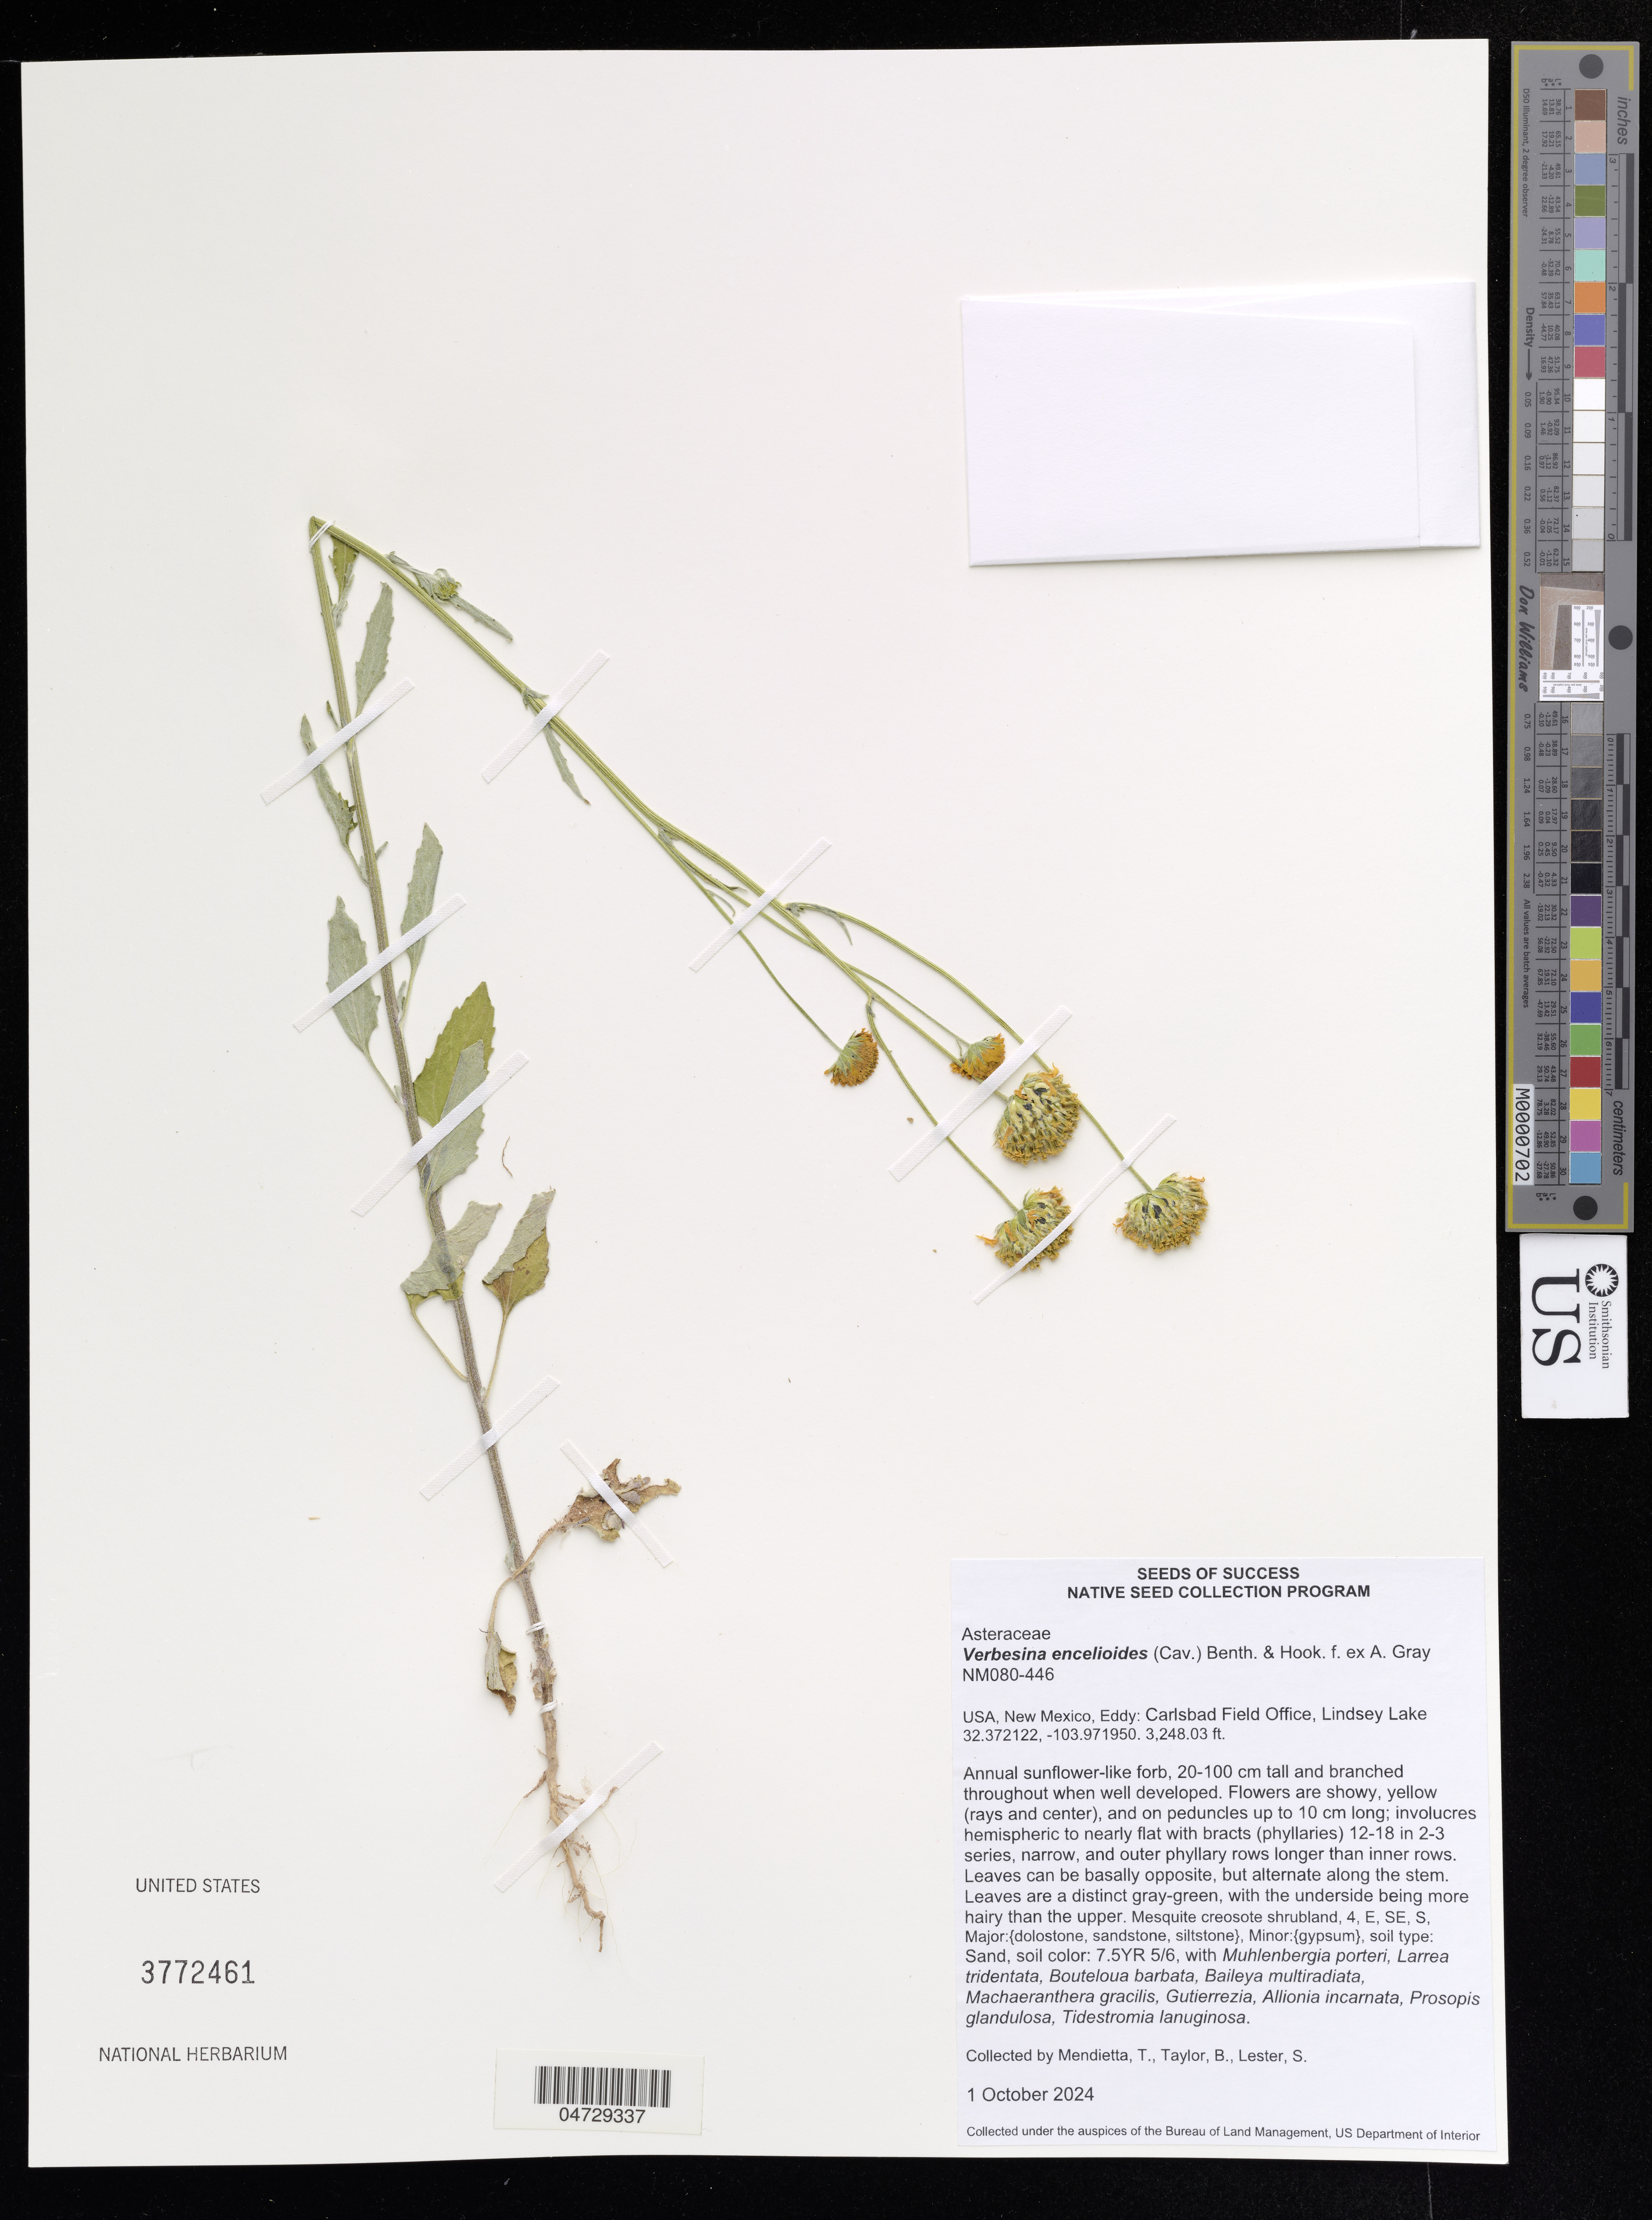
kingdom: Plantae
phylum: Tracheophyta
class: Magnoliopsida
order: Asterales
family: Asteraceae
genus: Verbesina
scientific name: Verbesina encelioides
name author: (Cav.) Benth. & Hook. ex A. Gray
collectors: T. Mendietta, B. Taylor & S. Lester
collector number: NM080-446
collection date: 2024-10-01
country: United States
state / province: New Mexico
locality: Eddy: Carlsbad Field Office, Lindsey Lake.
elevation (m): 990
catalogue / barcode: US 3772461